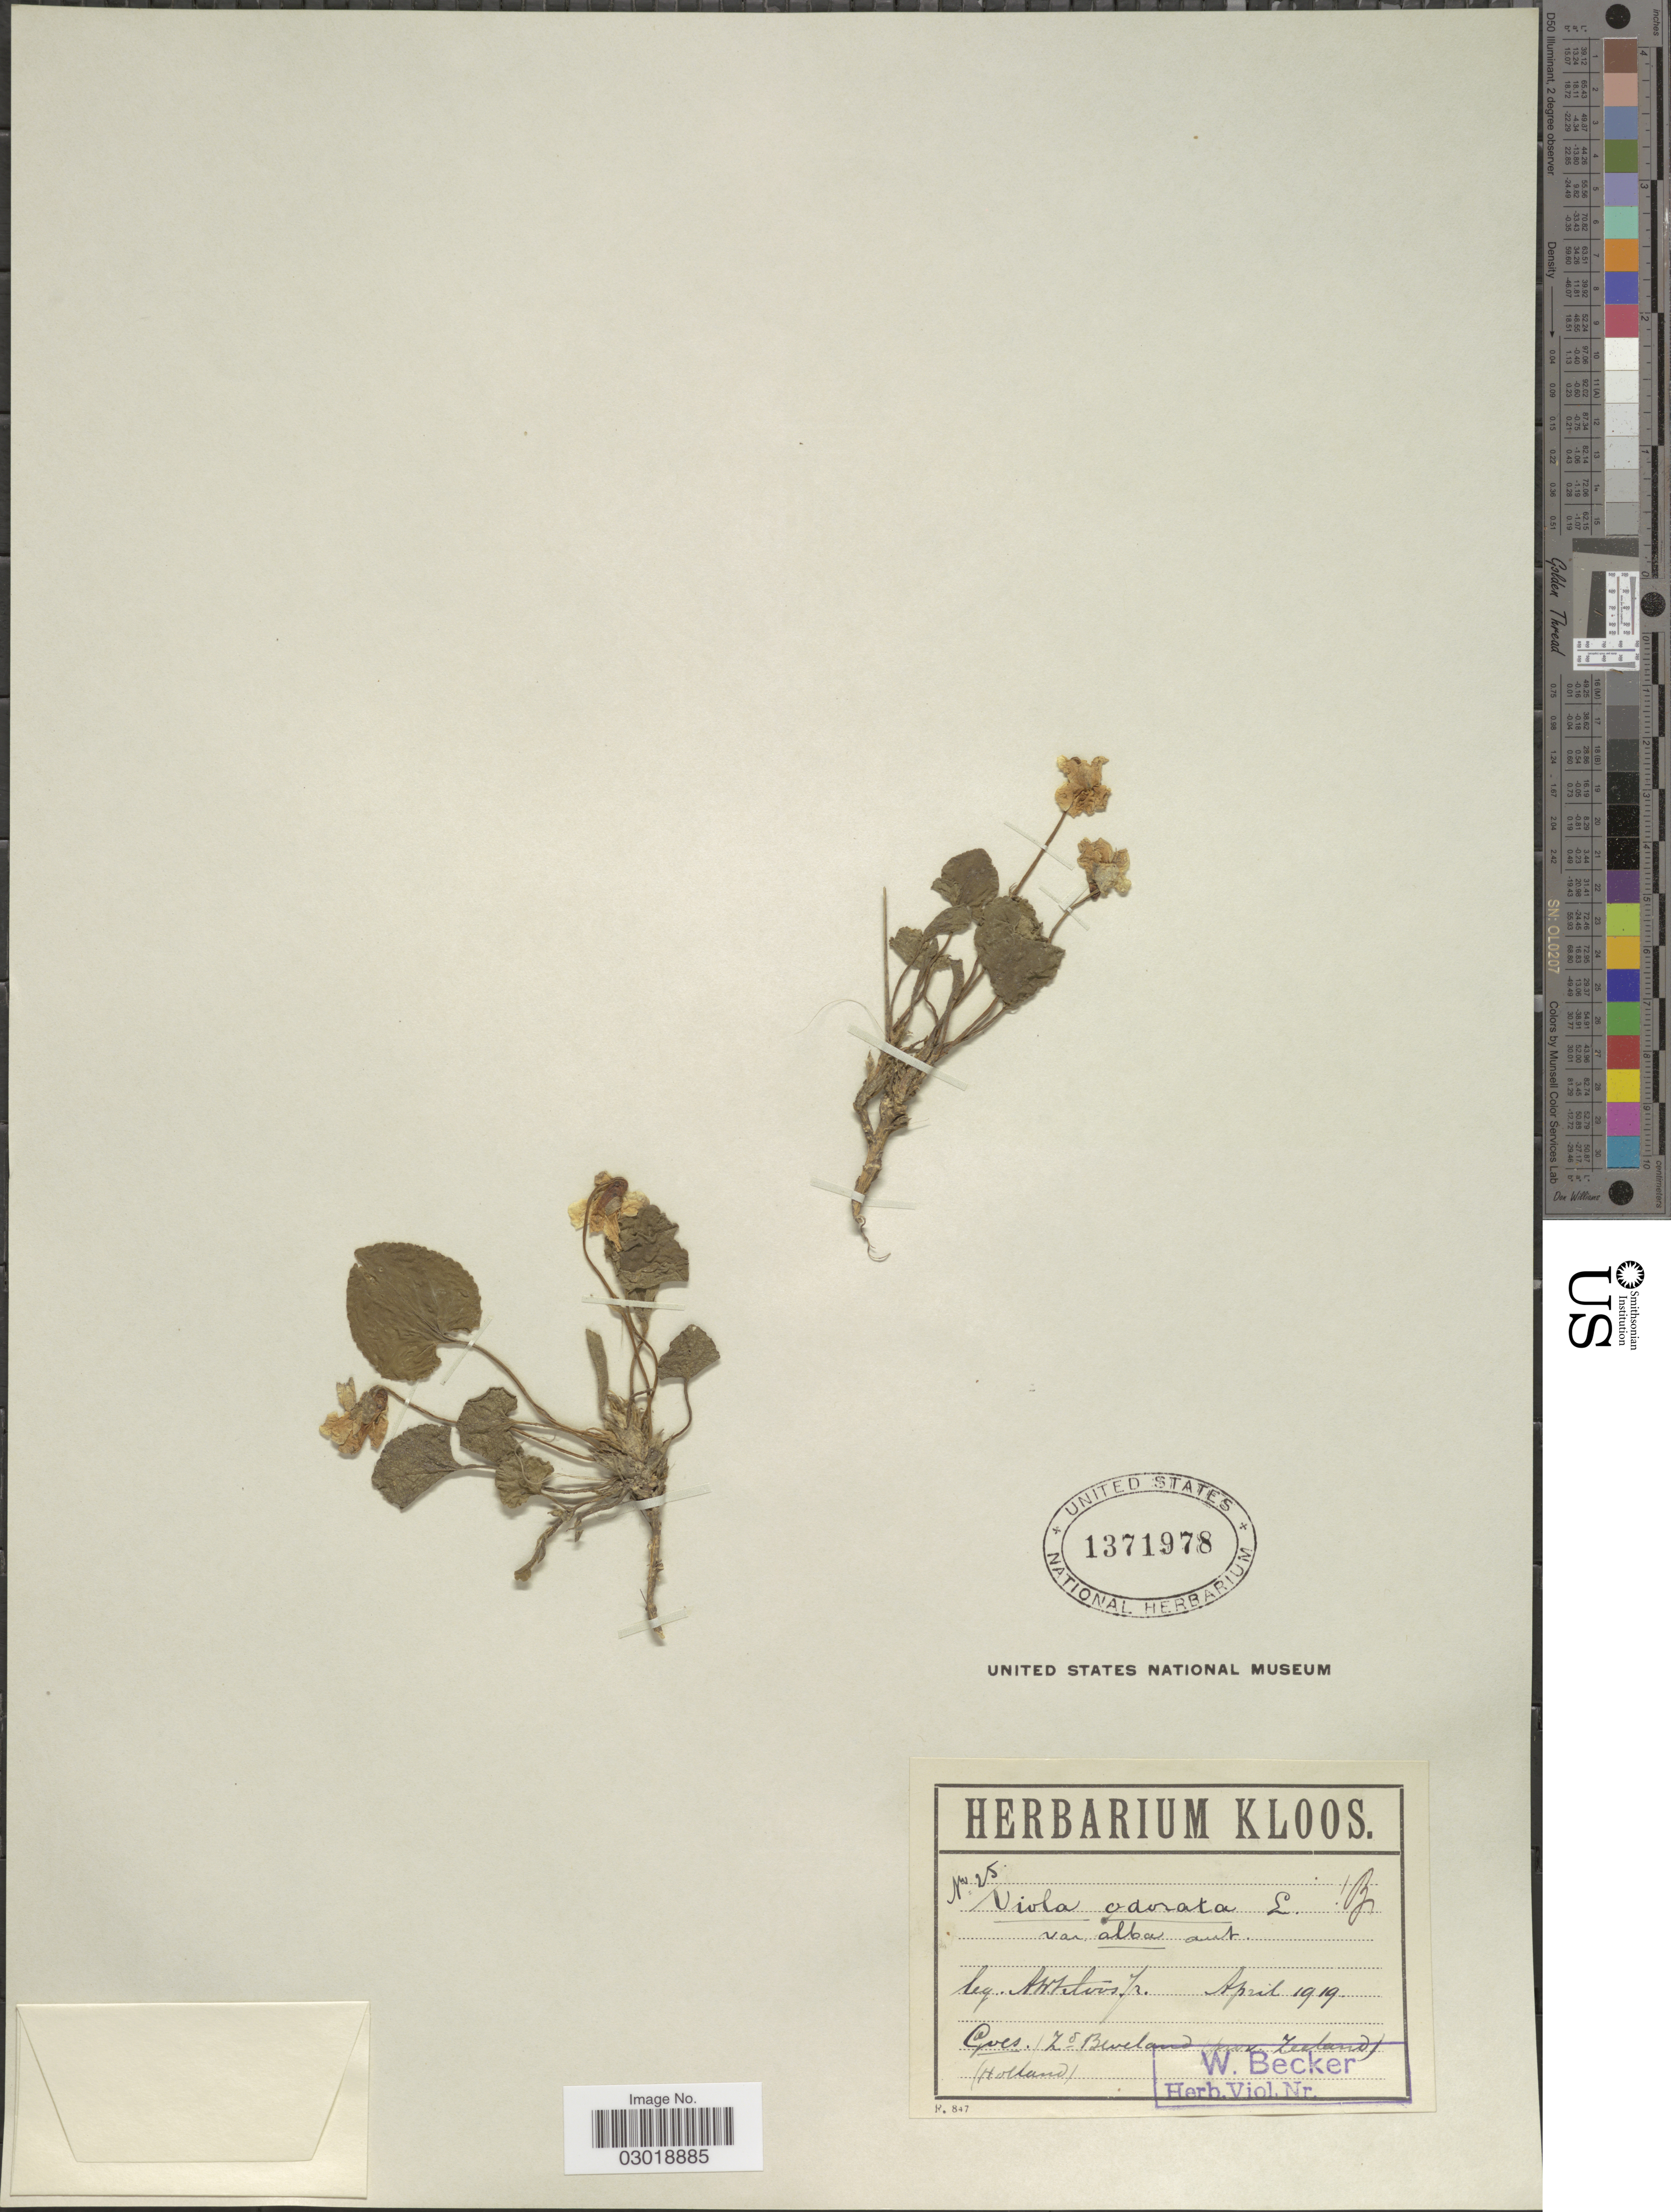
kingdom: Plantae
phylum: Tracheophyta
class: Magnoliopsida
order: Malpighiales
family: Violaceae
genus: Viola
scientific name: Viola odorata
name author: L.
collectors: A. Kloos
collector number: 25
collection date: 1919-04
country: Netherlands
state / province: Zeeland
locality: Goes. Zd Beveland (prov. Zeeland) (Holland).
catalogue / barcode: US 1371978